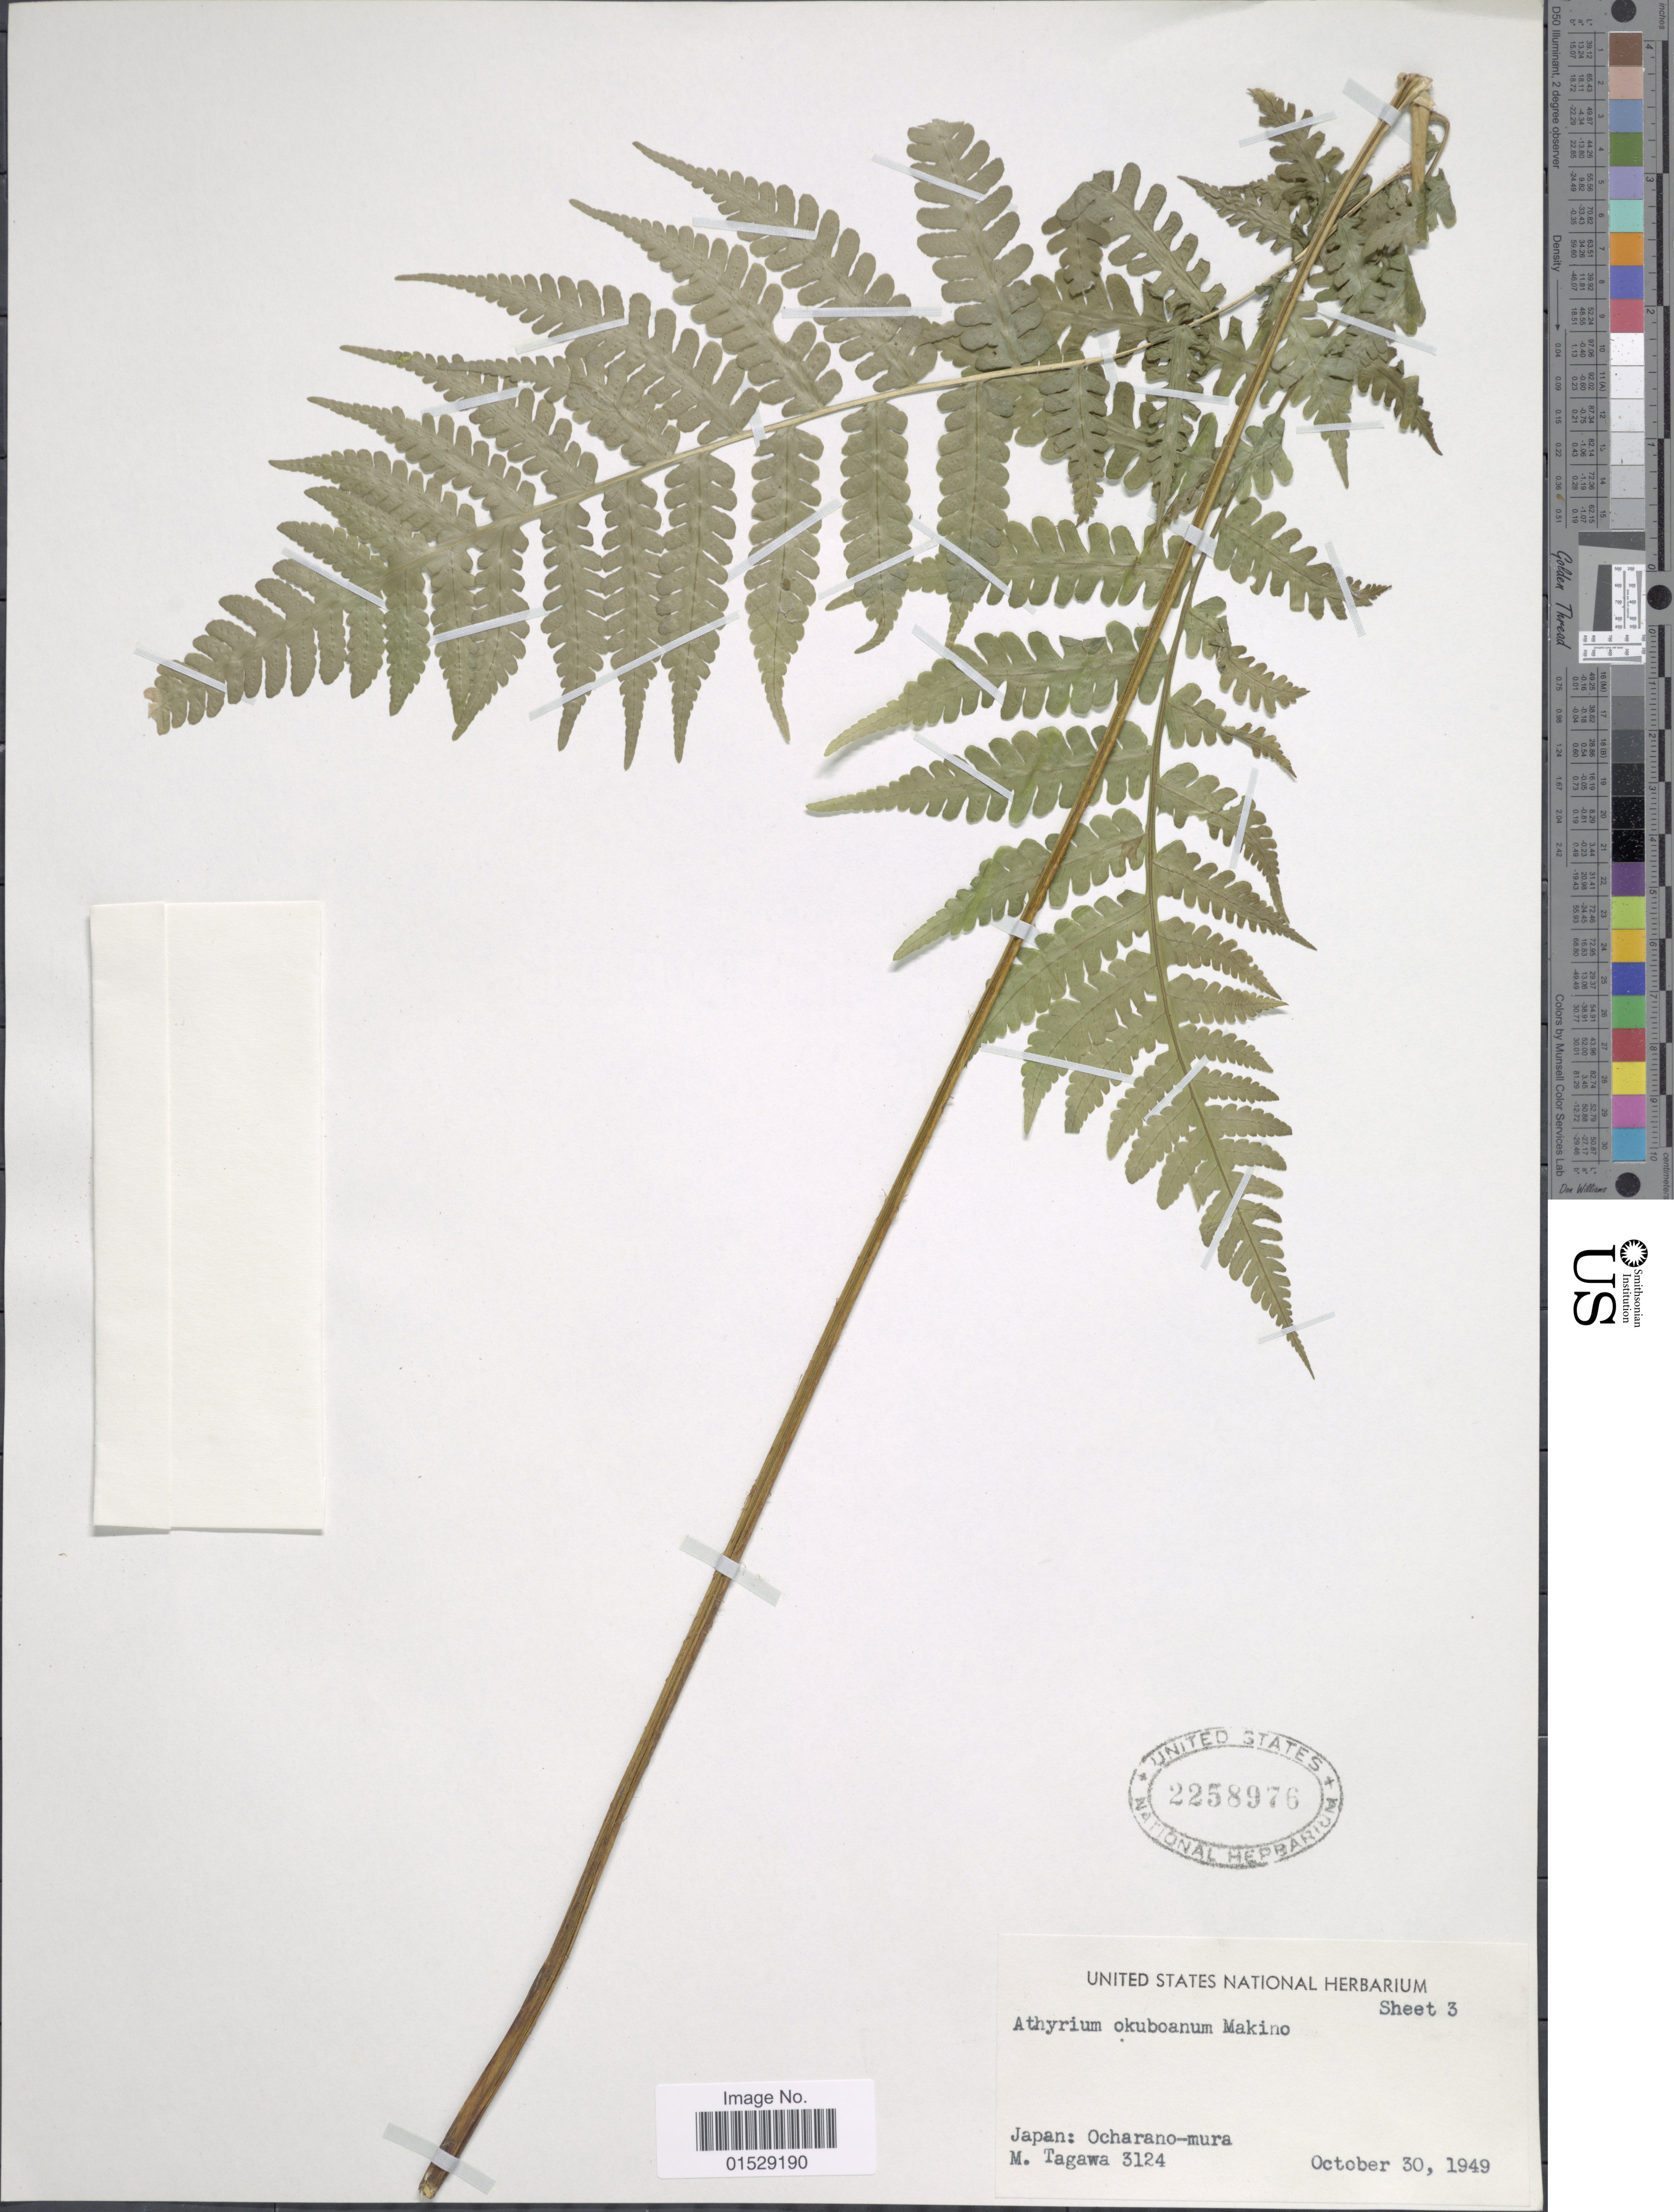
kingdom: Plantae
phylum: Tracheophyta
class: Polypodiopsida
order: Polypodiales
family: Athyriaceae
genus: Deparia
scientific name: Deparia okuboana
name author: (Makino) M. Kato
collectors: M. Tagawa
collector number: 3124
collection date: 1949-10-30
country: Japan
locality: Japan; Ocharano-mura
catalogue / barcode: US 2258976